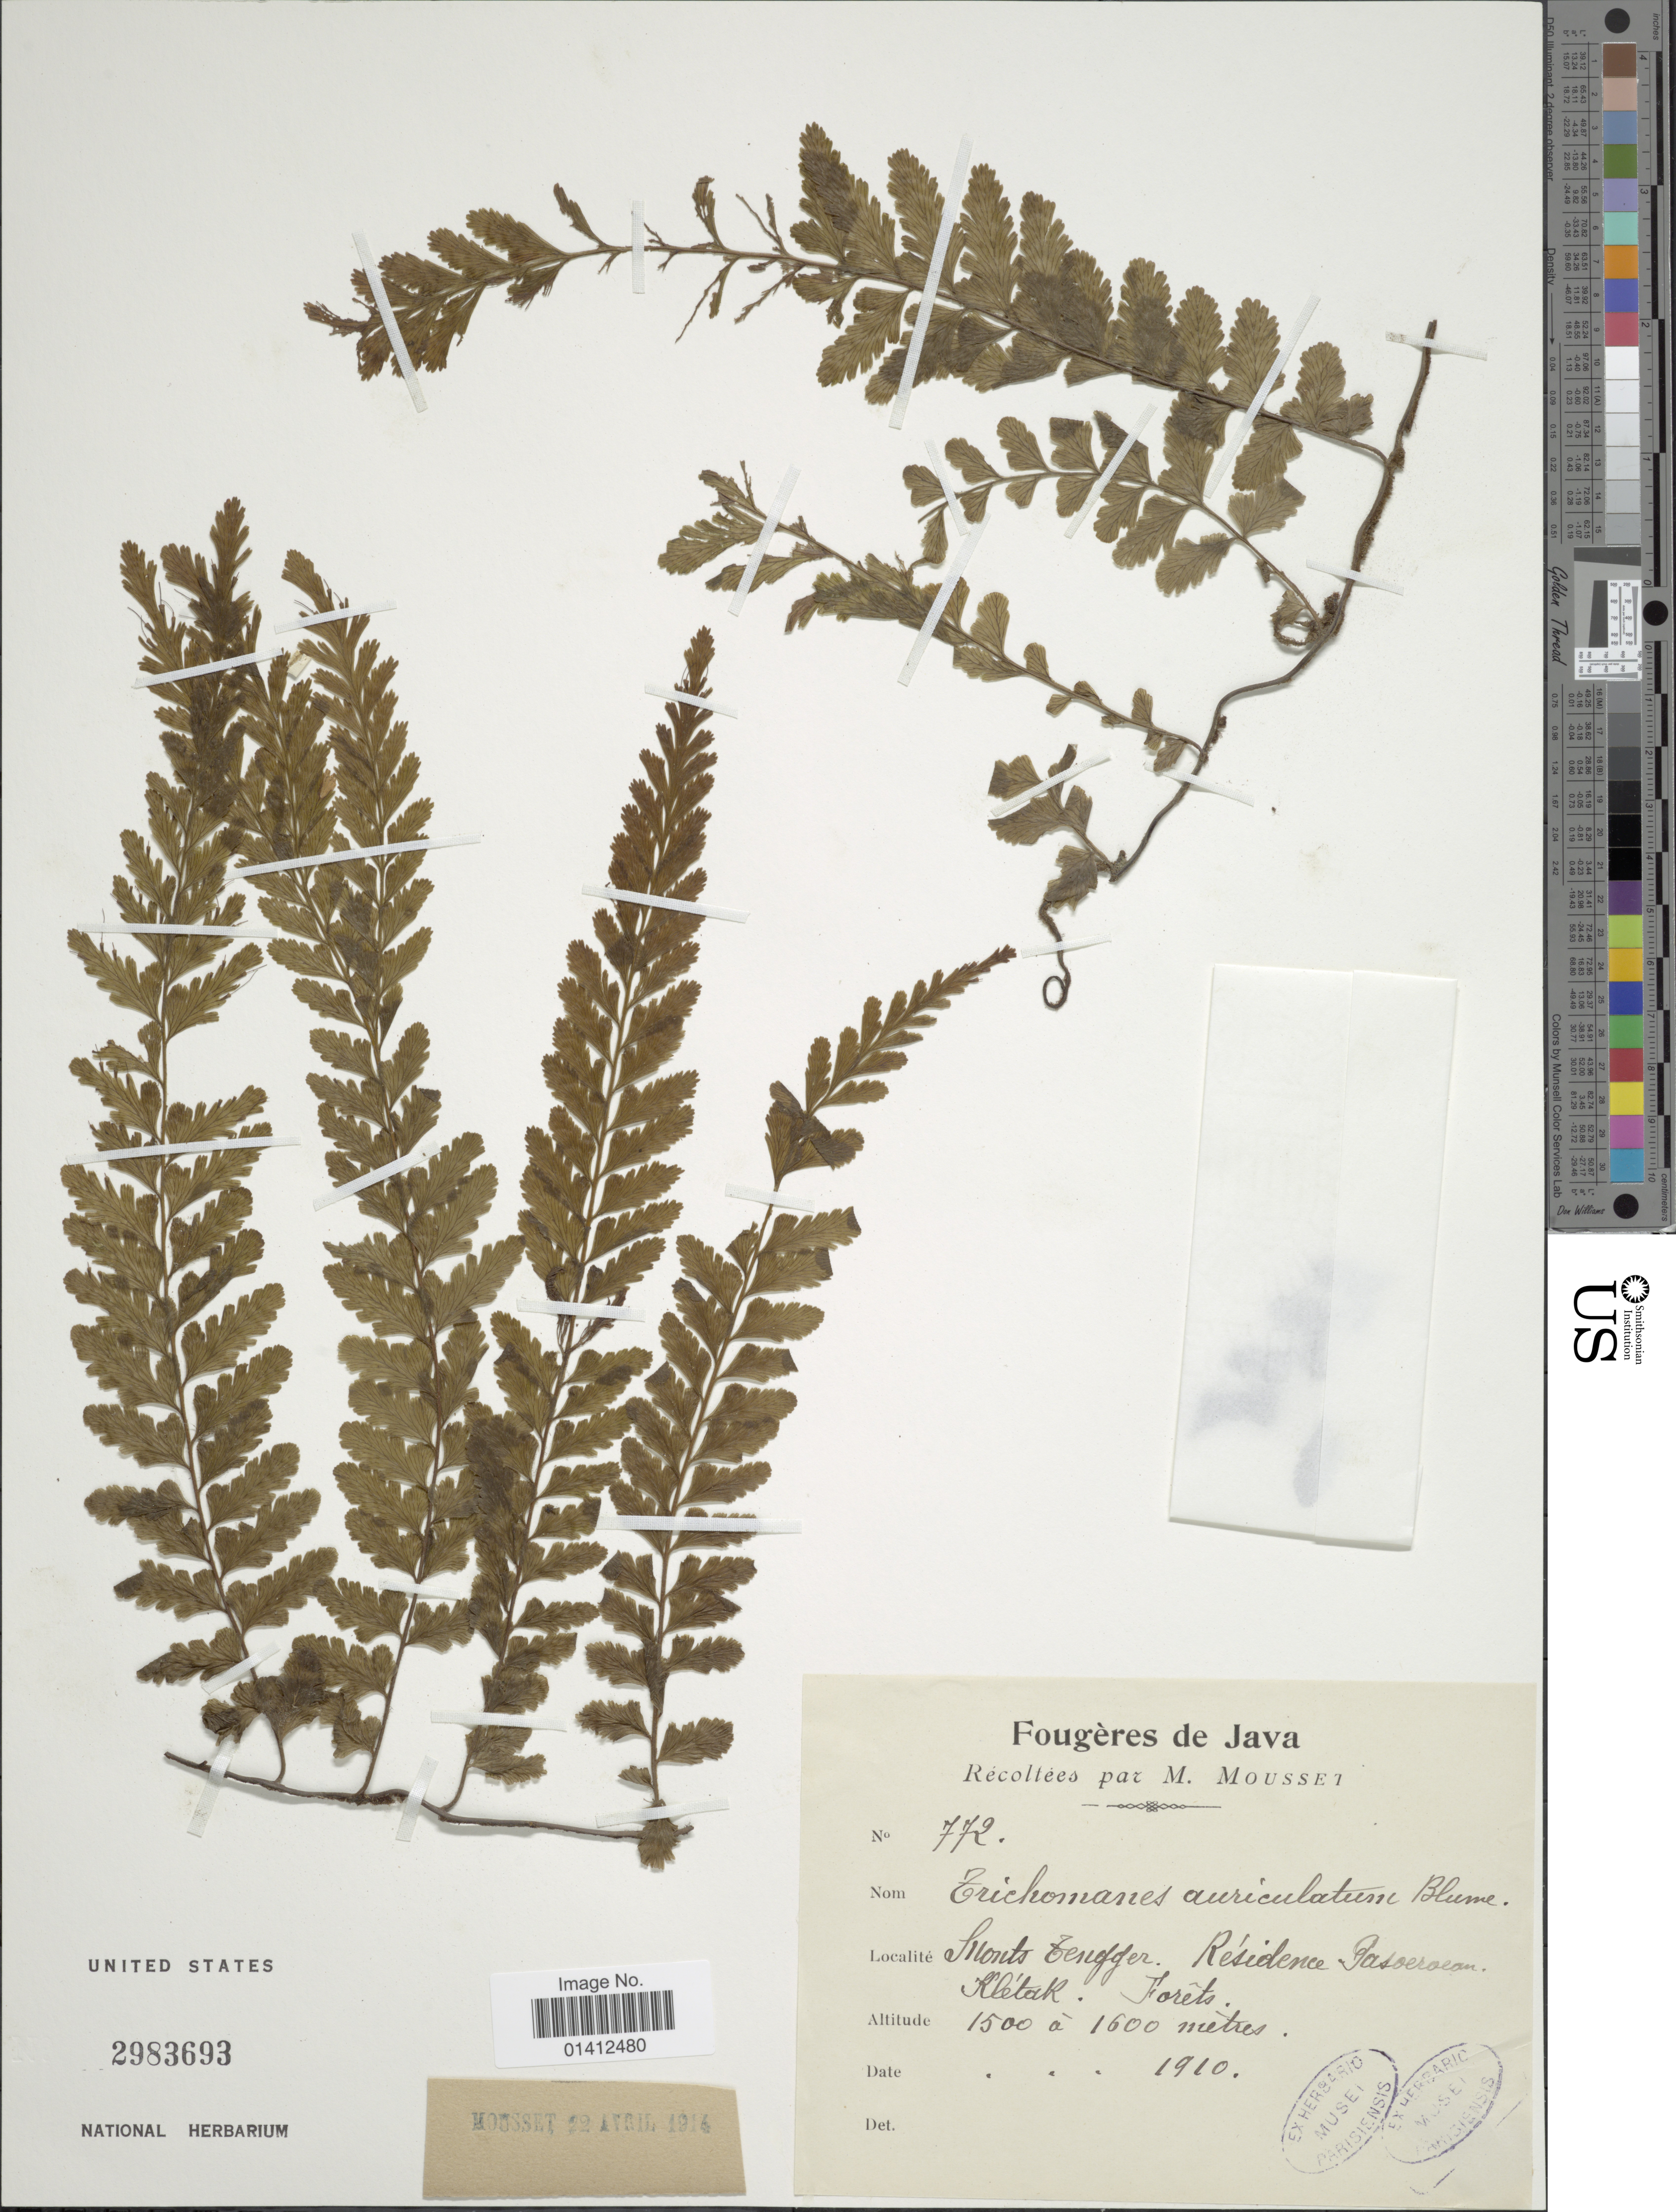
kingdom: Plantae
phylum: Tracheophyta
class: Polypodiopsida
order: Hymenophyllales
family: Hymenophyllaceae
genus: Vandenboschia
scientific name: Vandenboschia auriculata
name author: (Blume) Copel.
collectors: M. Mousset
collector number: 772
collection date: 1910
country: Indonesia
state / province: Java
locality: Monts tengger, residence Pasoeroean Klétak Forets [interpreted]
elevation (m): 1500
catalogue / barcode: US 2983693